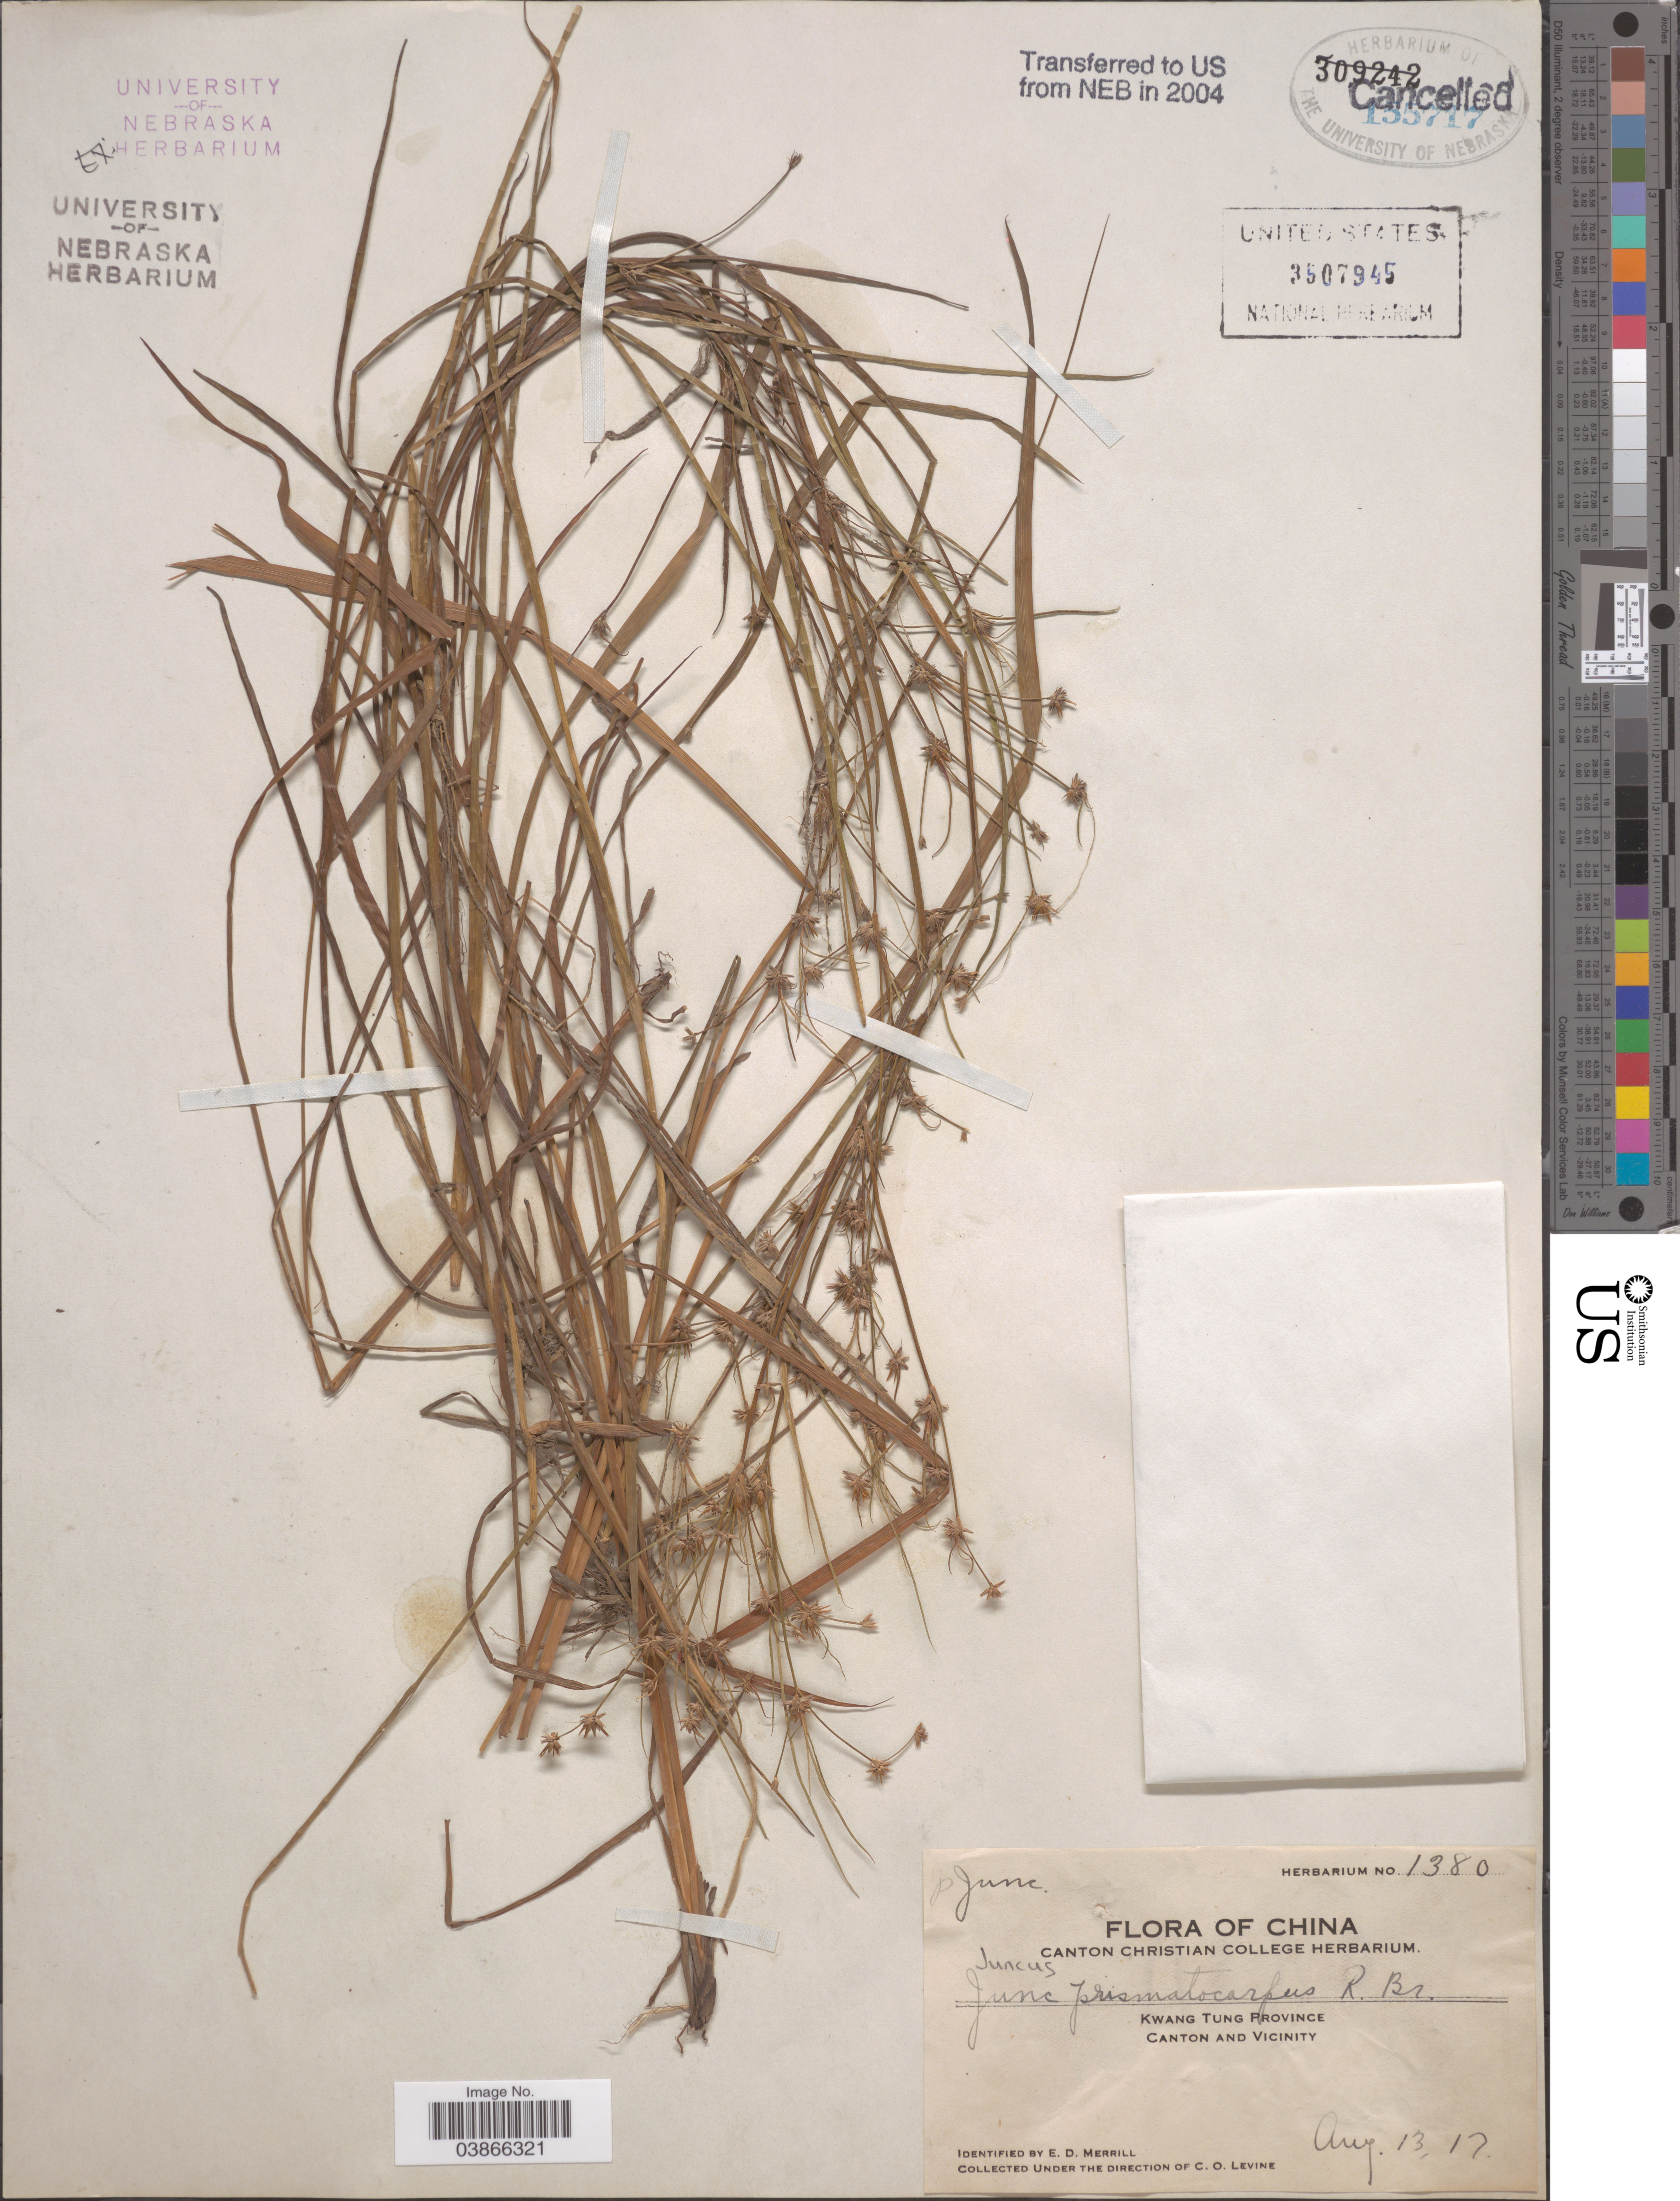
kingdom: Plantae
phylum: Tracheophyta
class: Liliopsida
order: Poales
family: Juncaceae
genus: Juncus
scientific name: Juncus prismatocarpus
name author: R. Br.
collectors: C. O. Levine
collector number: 1380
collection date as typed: Transcribed d/m/y: 13/8/17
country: China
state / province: Guangdong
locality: Kwang Tung Province. Canton and Vicinity.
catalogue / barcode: US 3507945